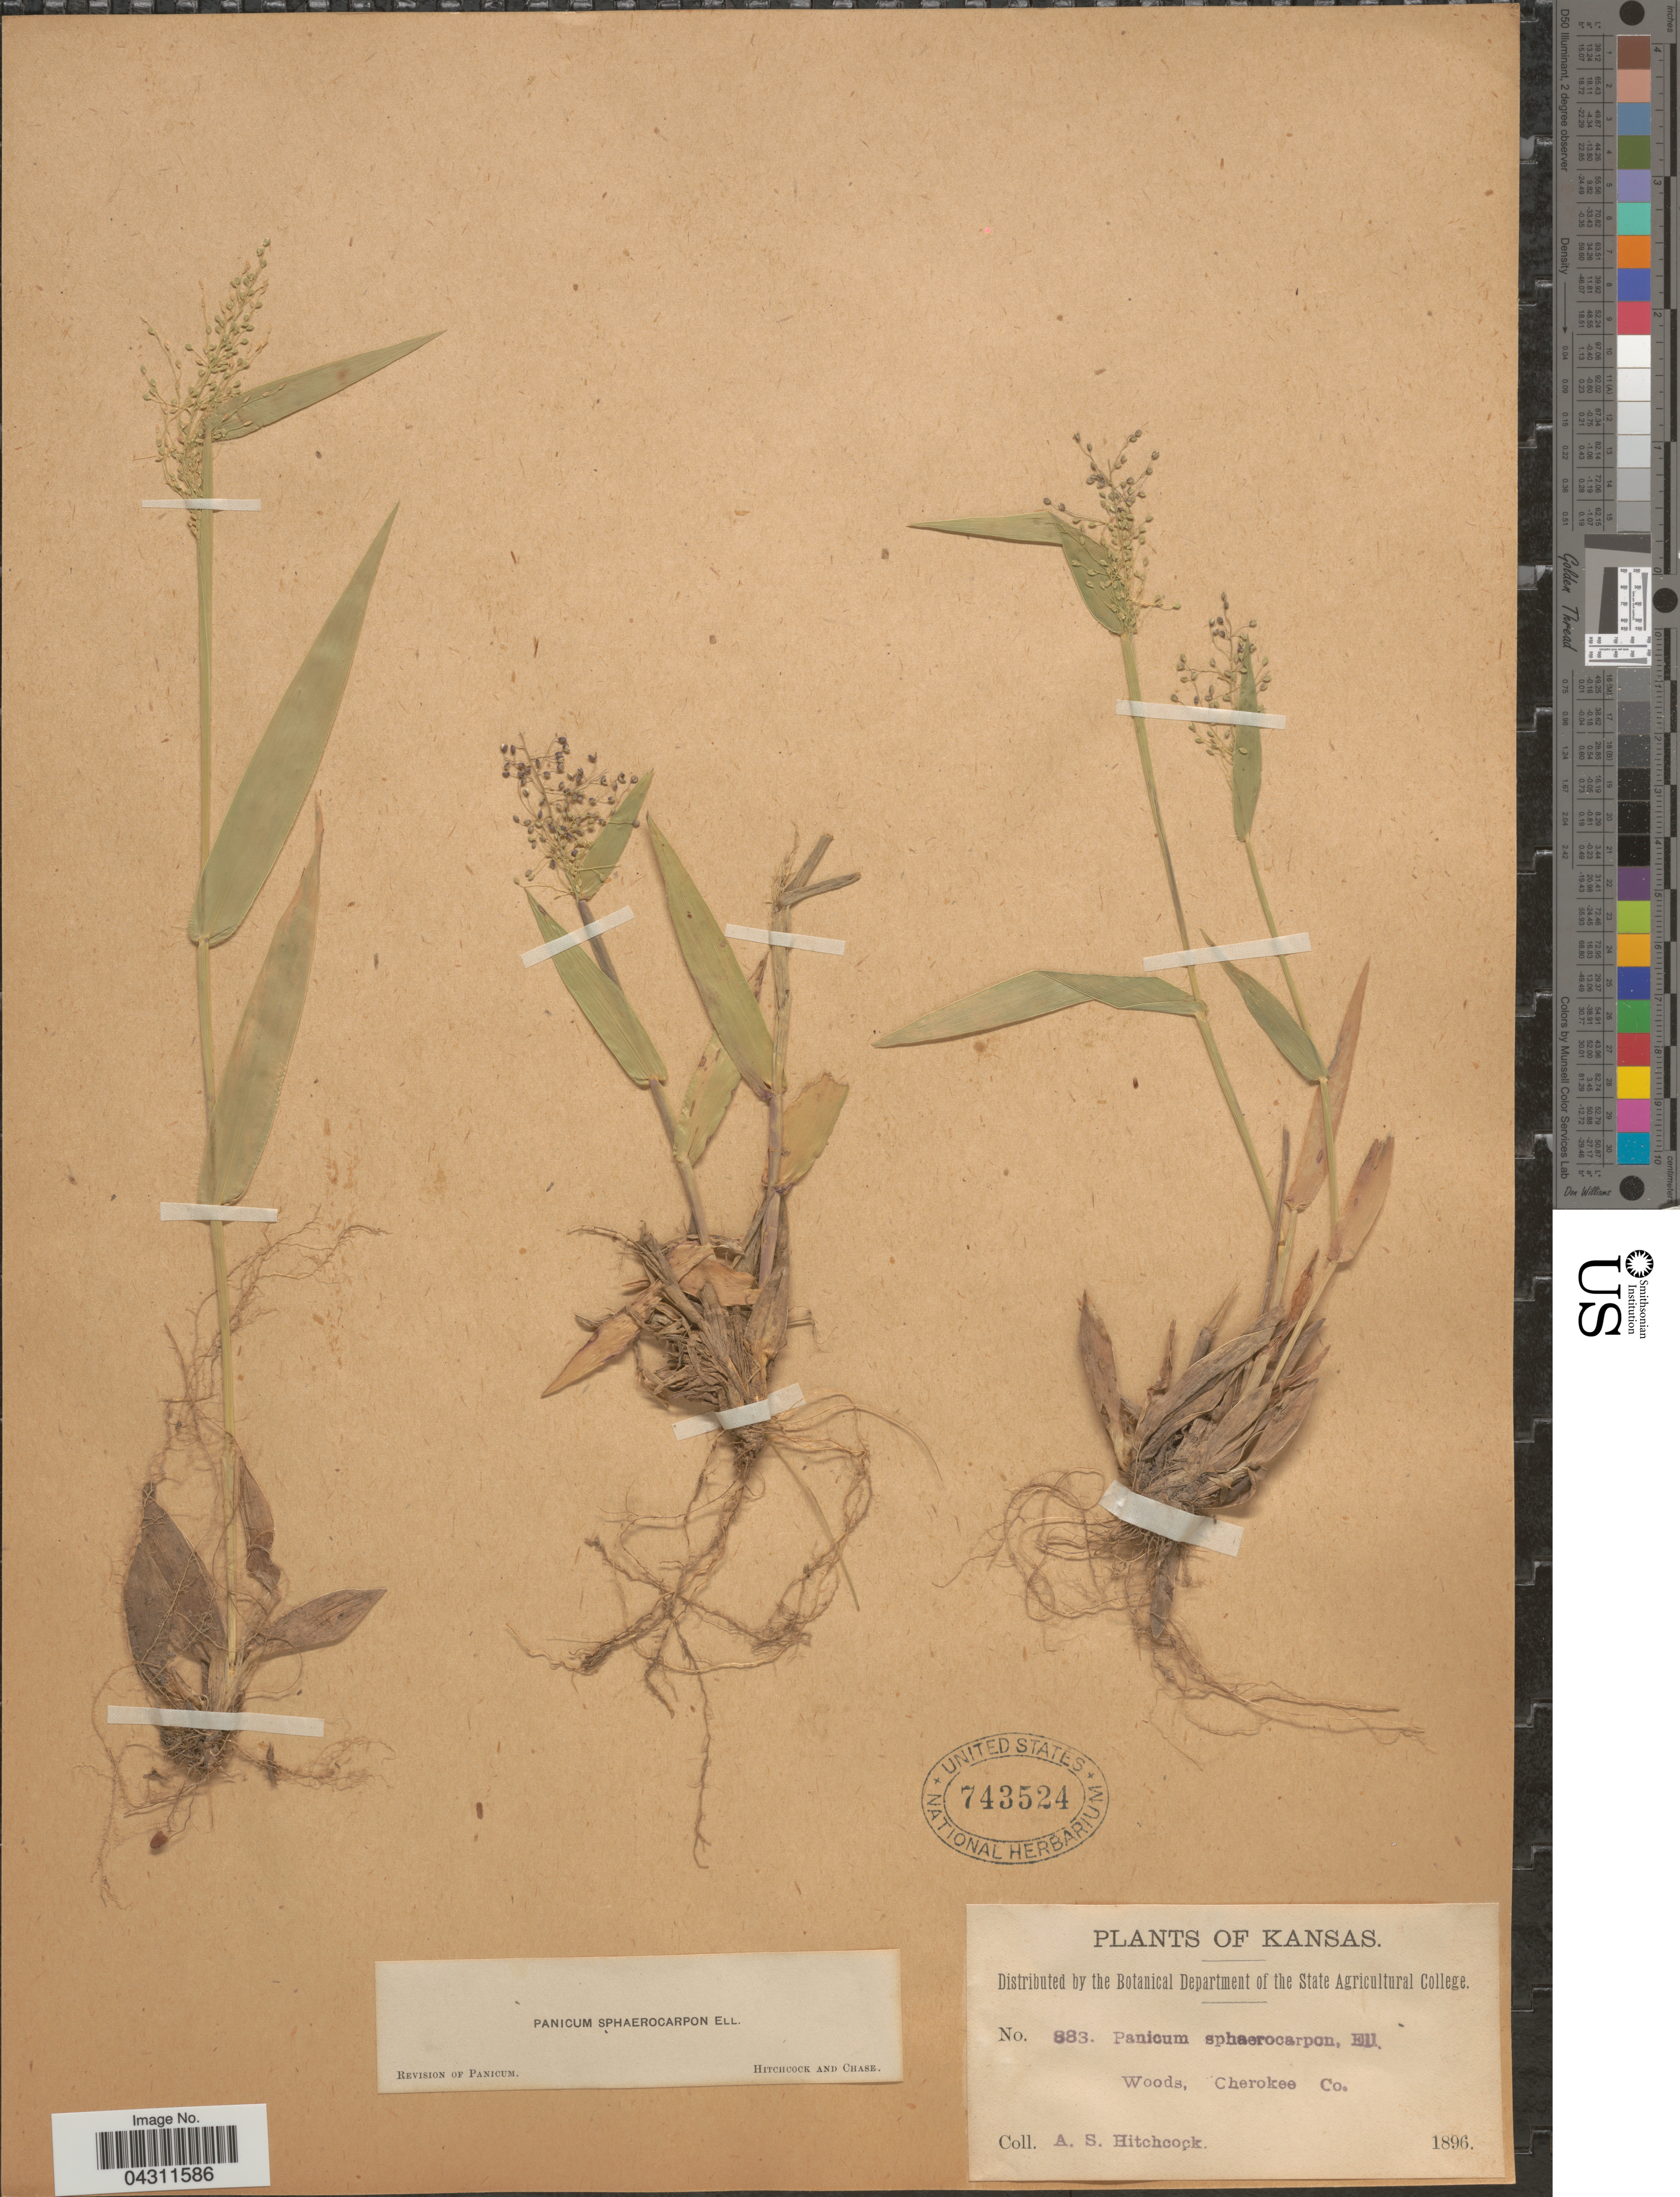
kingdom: Plantae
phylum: Tracheophyta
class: Liliopsida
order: Poales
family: Poaceae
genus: Dichanthelium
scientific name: Dichanthelium strigosum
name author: (Muhl. ex Elliott) Freckmann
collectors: A. S. Hitchcock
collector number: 883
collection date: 1896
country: United States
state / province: Kansas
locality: Woods, Cherokee Co.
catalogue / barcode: US 743524